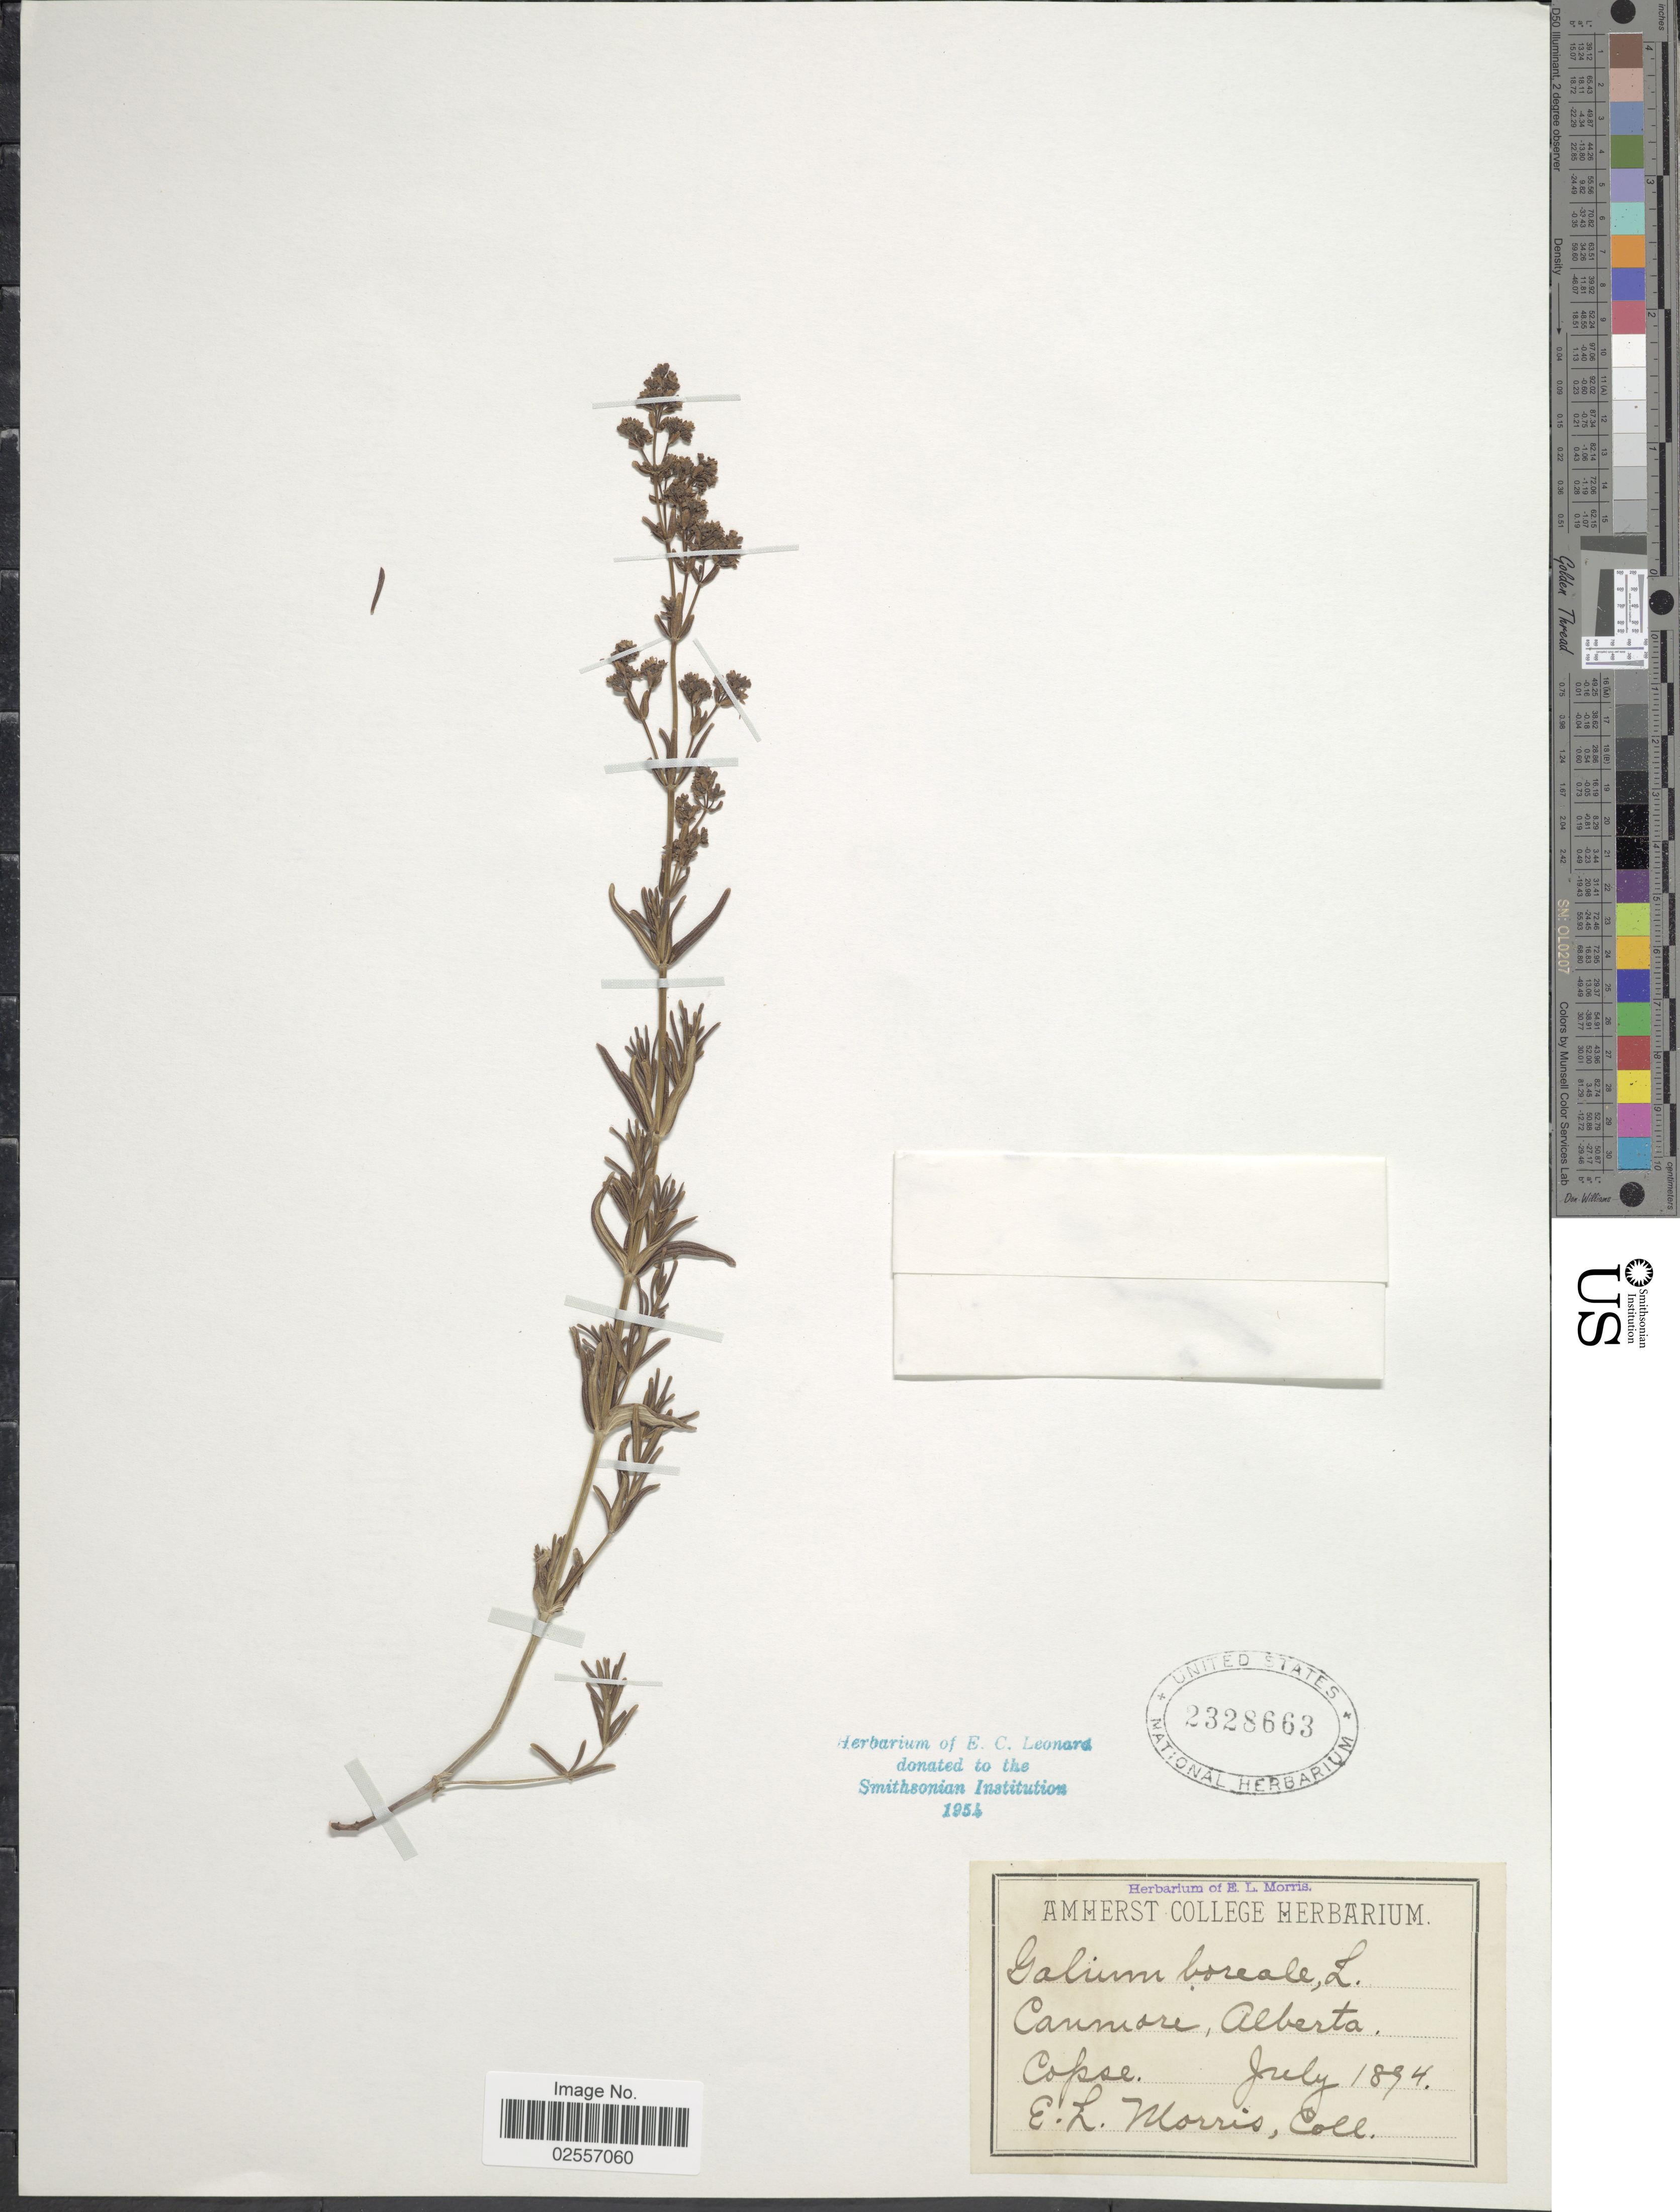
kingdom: Plantae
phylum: Tracheophyta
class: Magnoliopsida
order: Gentianales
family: Rubiaceae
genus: Galium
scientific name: Galium boreale L.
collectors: E. Morris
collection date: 1894-07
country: Canada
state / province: Alberta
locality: Canmore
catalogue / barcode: US 2328663